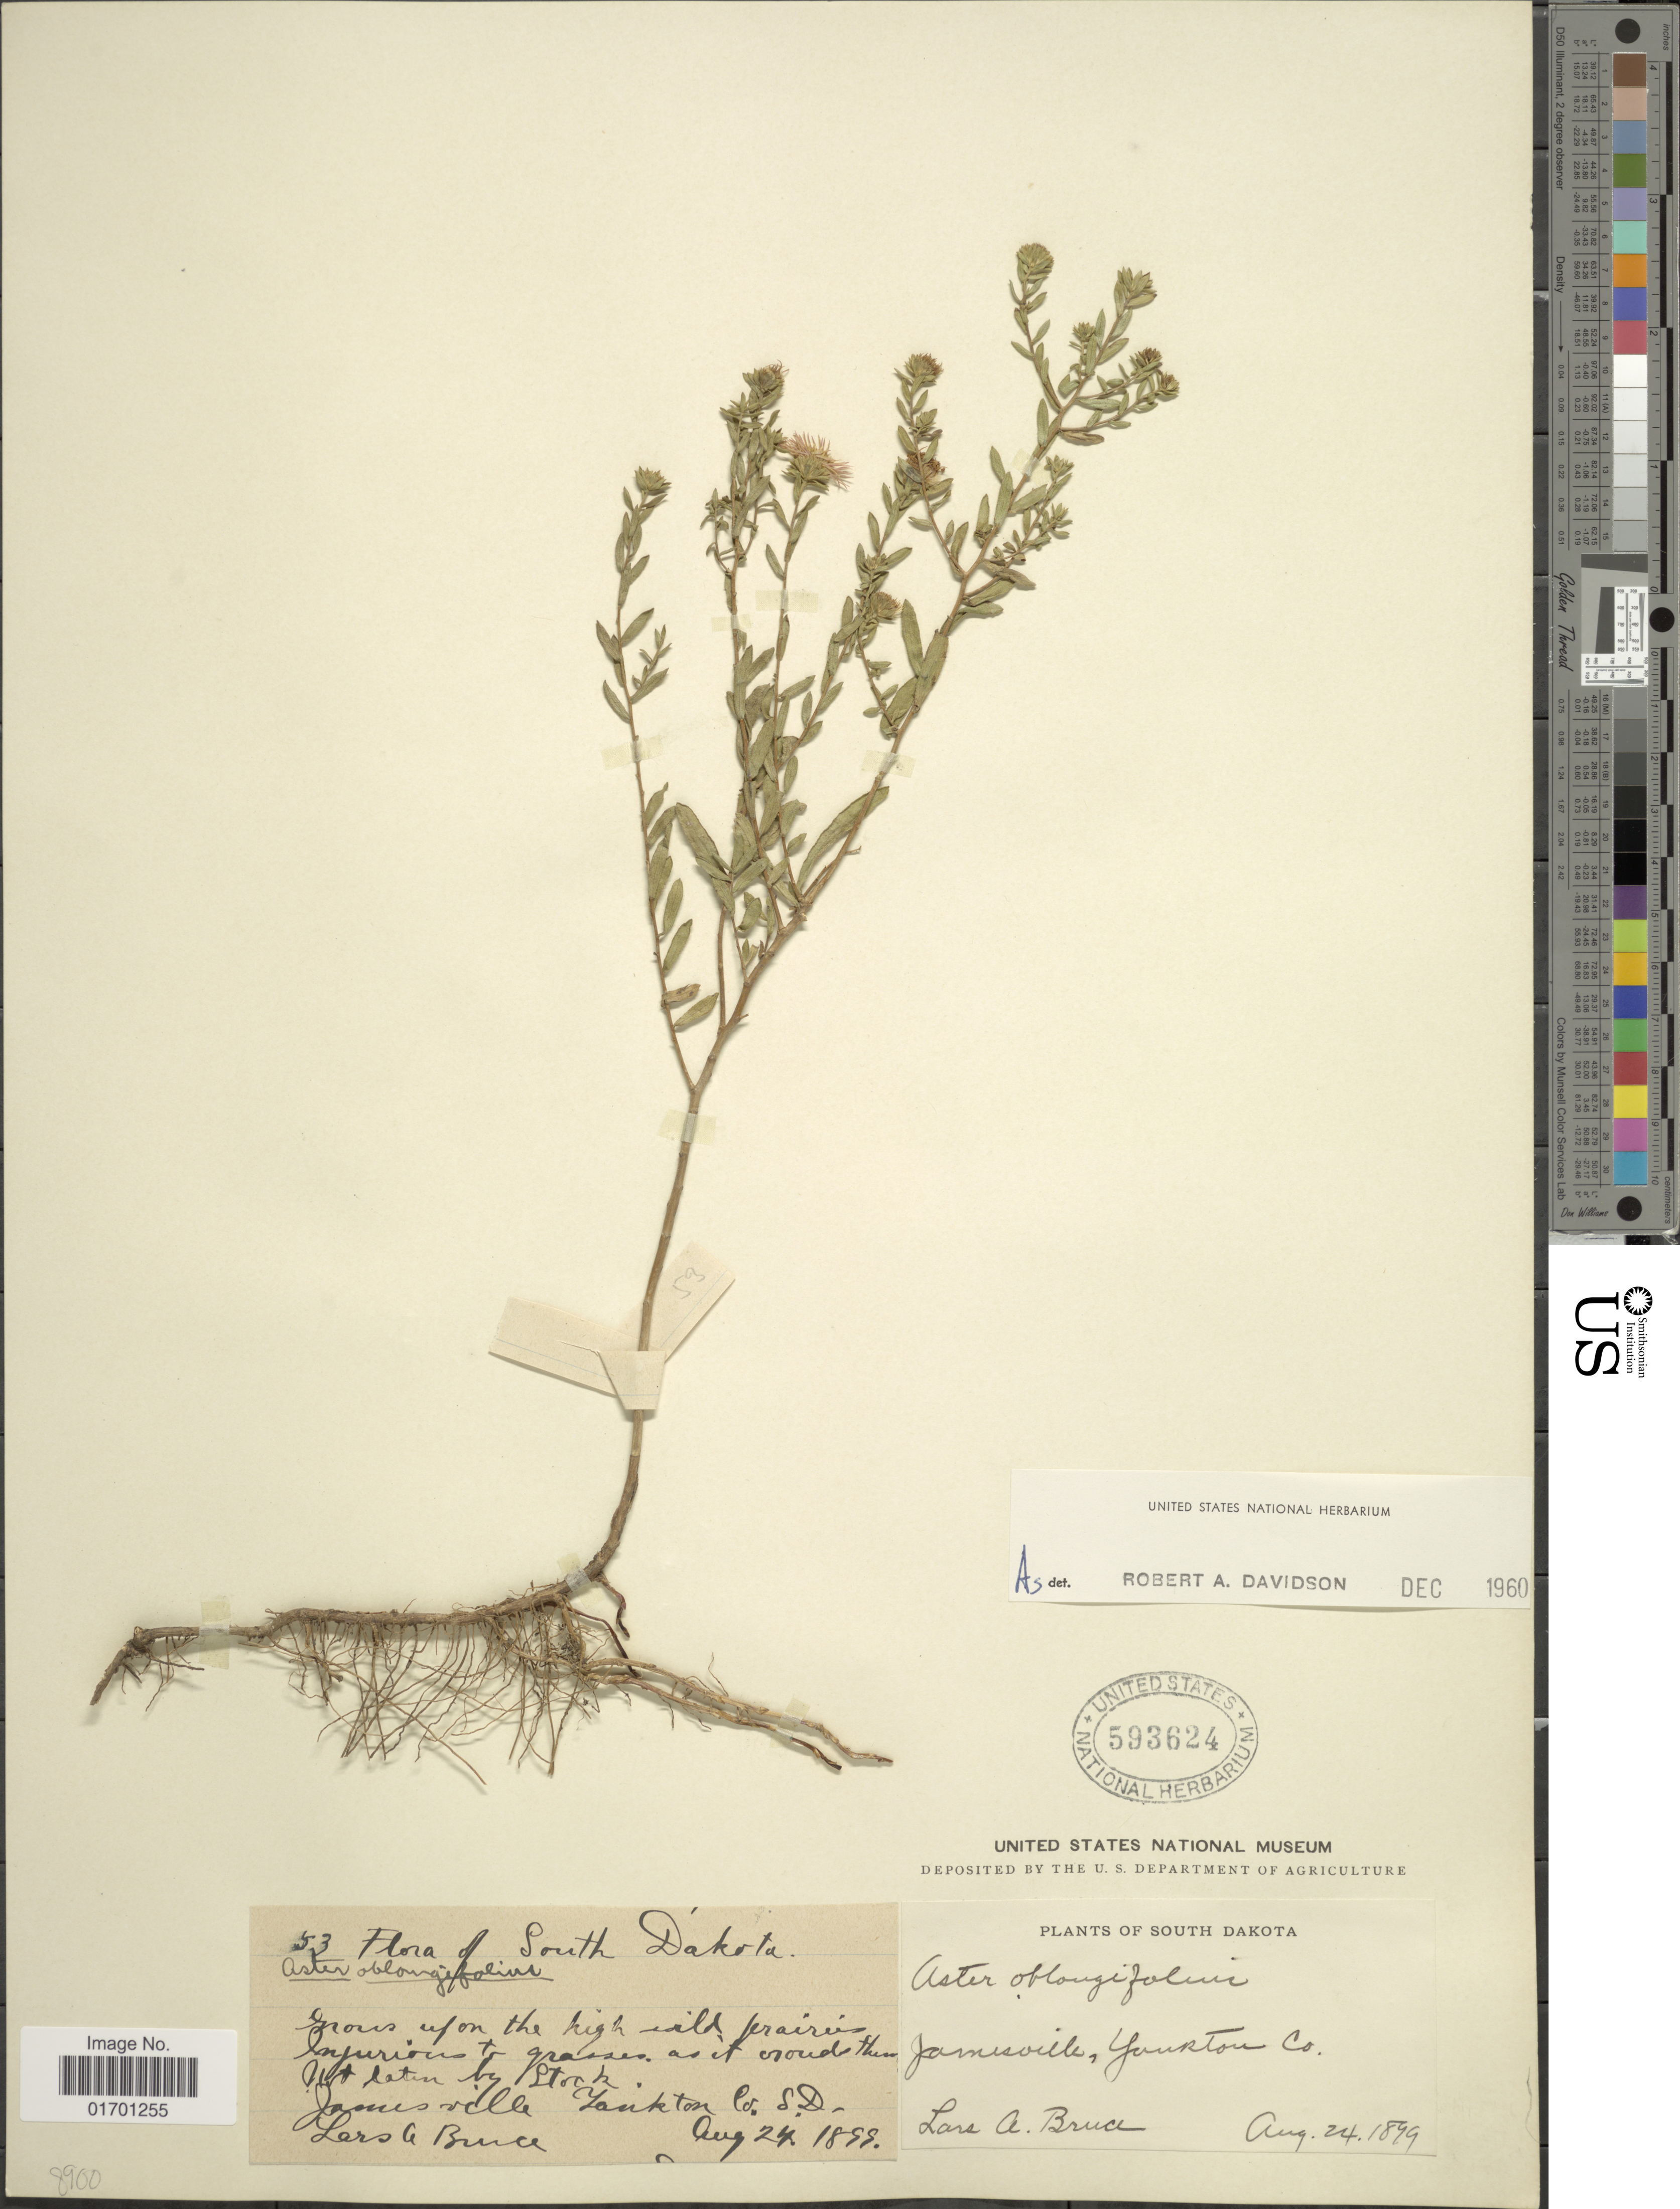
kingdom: Plantae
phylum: Tracheophyta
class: Magnoliopsida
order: Asterales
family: Asteraceae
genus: Symphyotrichum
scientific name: Symphyotrichum oblongifolium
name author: (Nutt.) G.L. Nesom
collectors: L. Bruce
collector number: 53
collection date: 1899-08-24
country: United States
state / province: South Dakota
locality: Jamesville, Yankton Co.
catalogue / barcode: US 593624